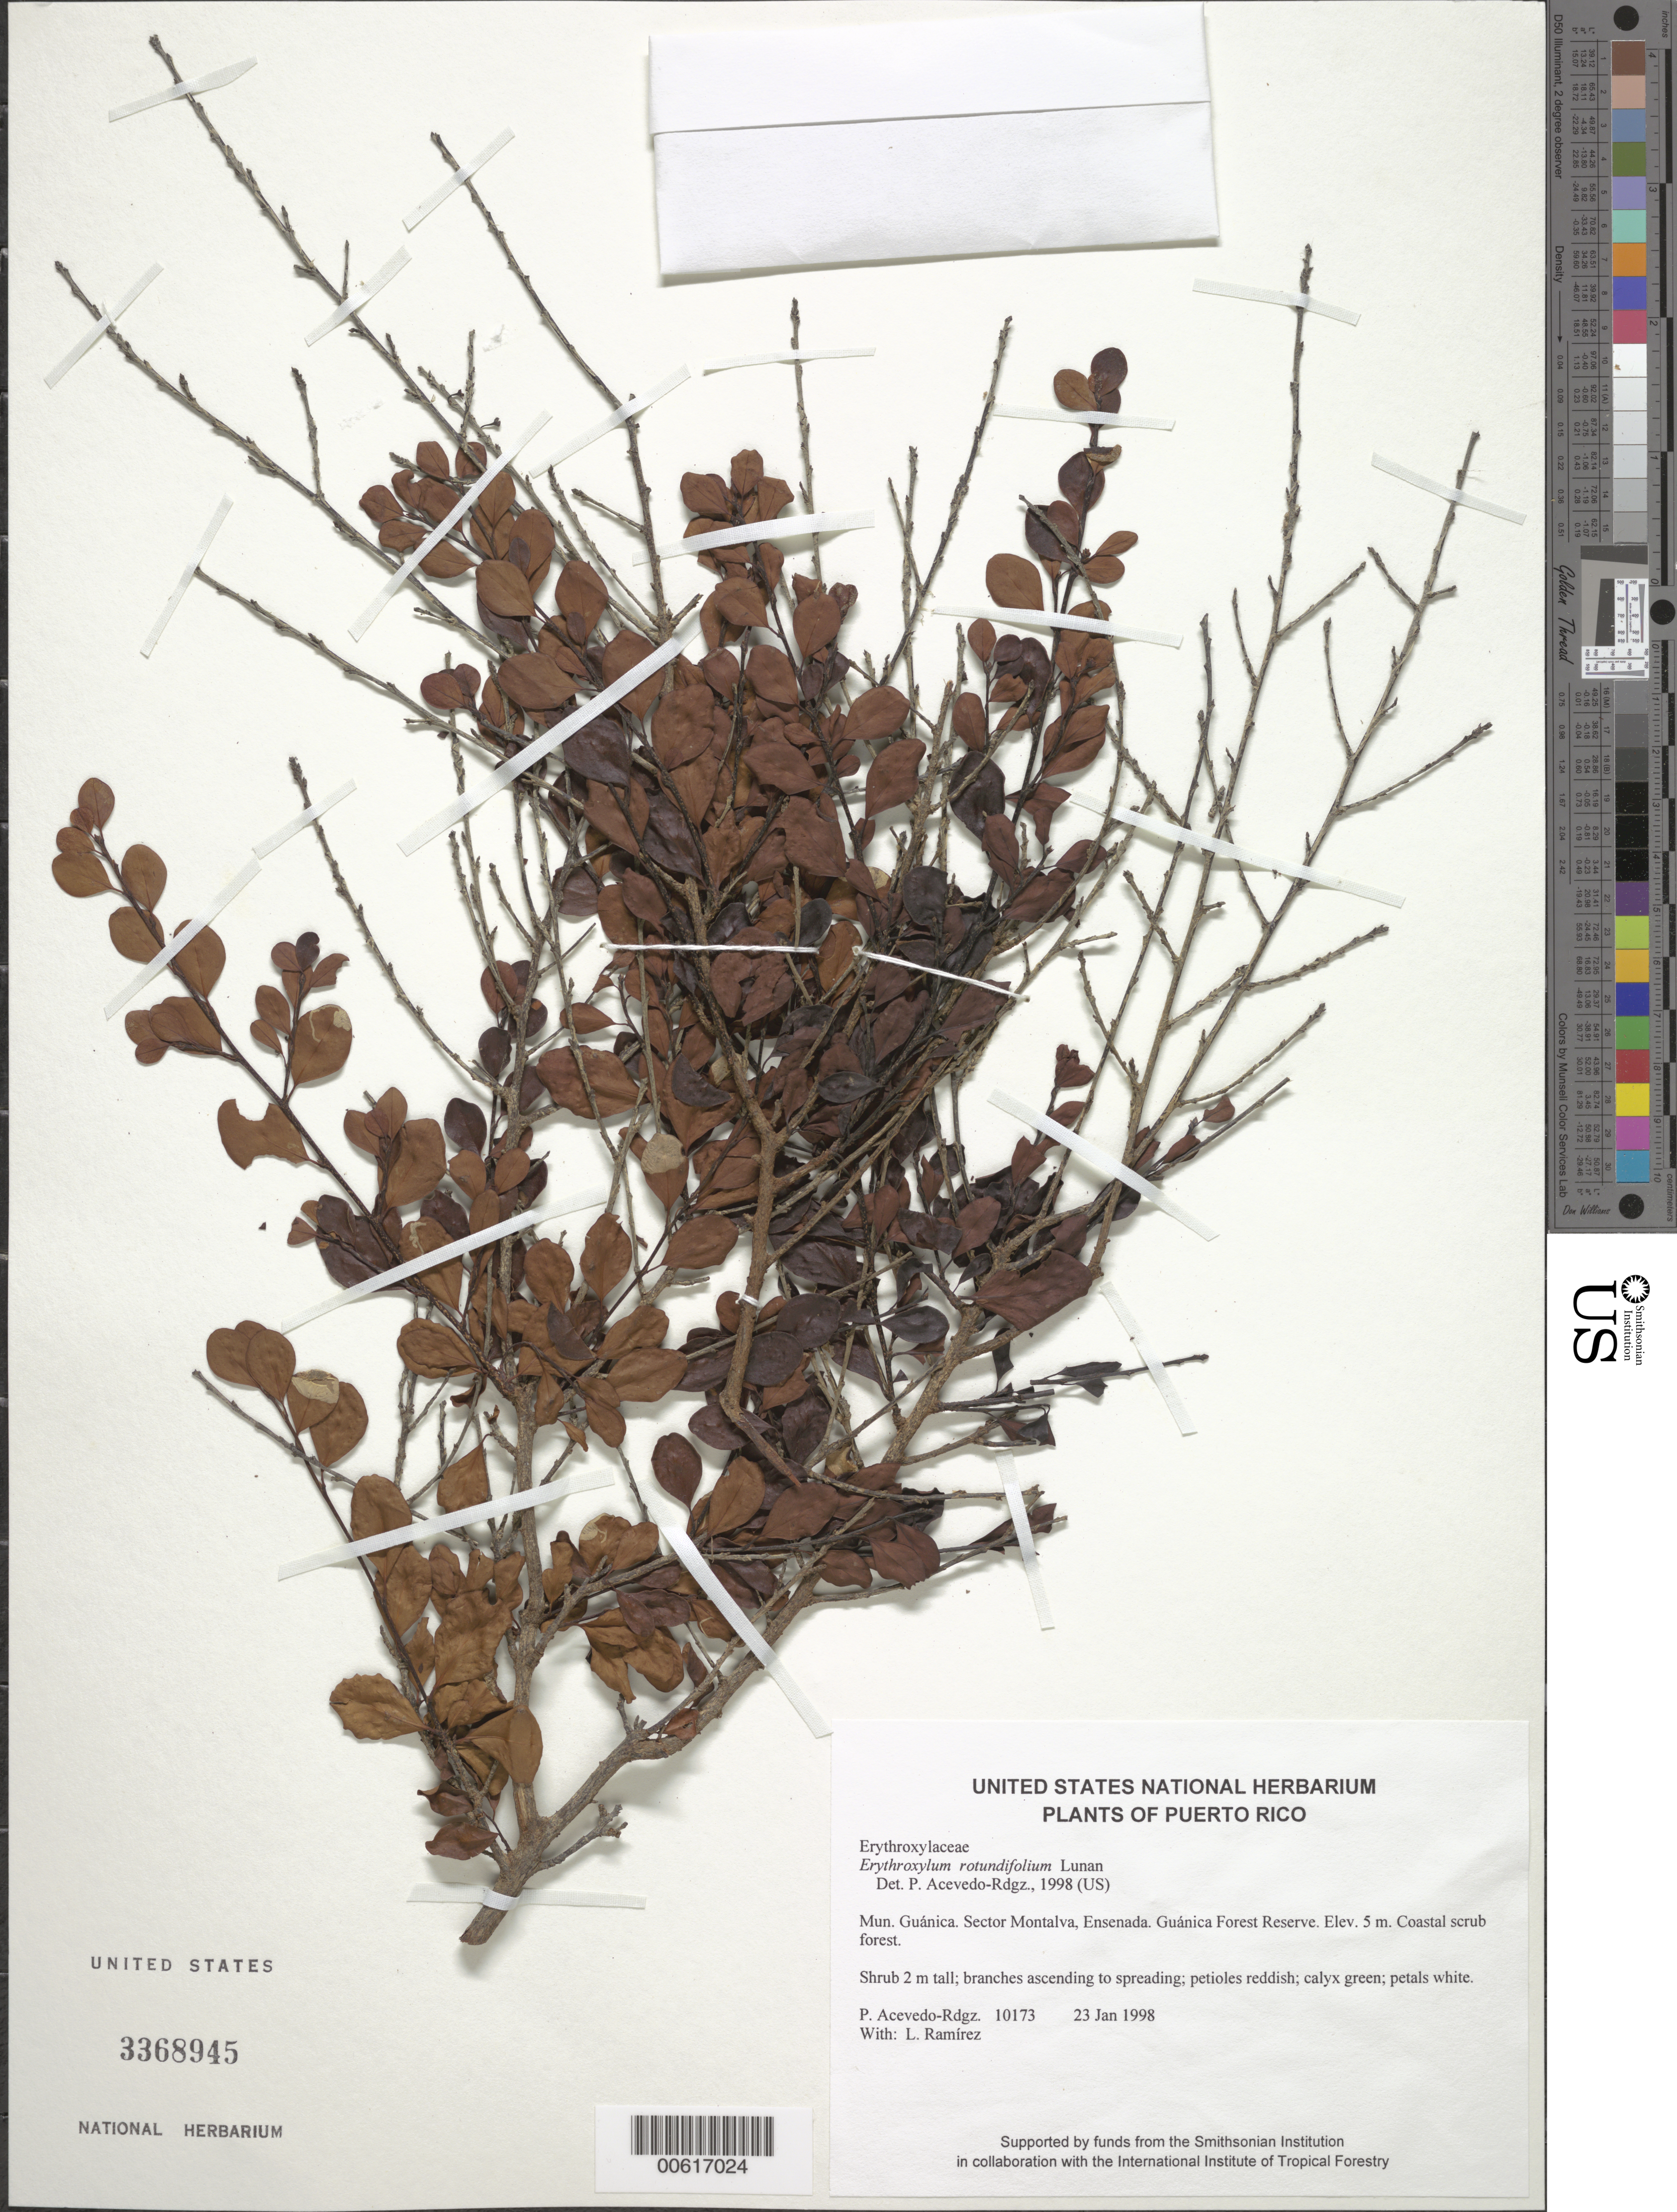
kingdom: Plantae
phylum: Tracheophyta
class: Magnoliopsida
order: Malpighiales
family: Erythroxylaceae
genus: Erythroxylum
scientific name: Erythroxylum rotundifolium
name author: Lunan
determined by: Acevedo-Rodríguez, P., (BOT), Smithsonian Institution - National Museum of Natural History (UNITED STATES)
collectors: P. Acevedo-Rodr. & L. Ramirez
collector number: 10173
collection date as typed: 23 Jan 1998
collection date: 1998-01-23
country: Puerto Rico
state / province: Guánica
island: Puerto Rico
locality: Guánica; Sector Montalva, Ensenada. Guánica Forest Reserve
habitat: Coastal scrub forest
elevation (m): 5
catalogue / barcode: US 3368945